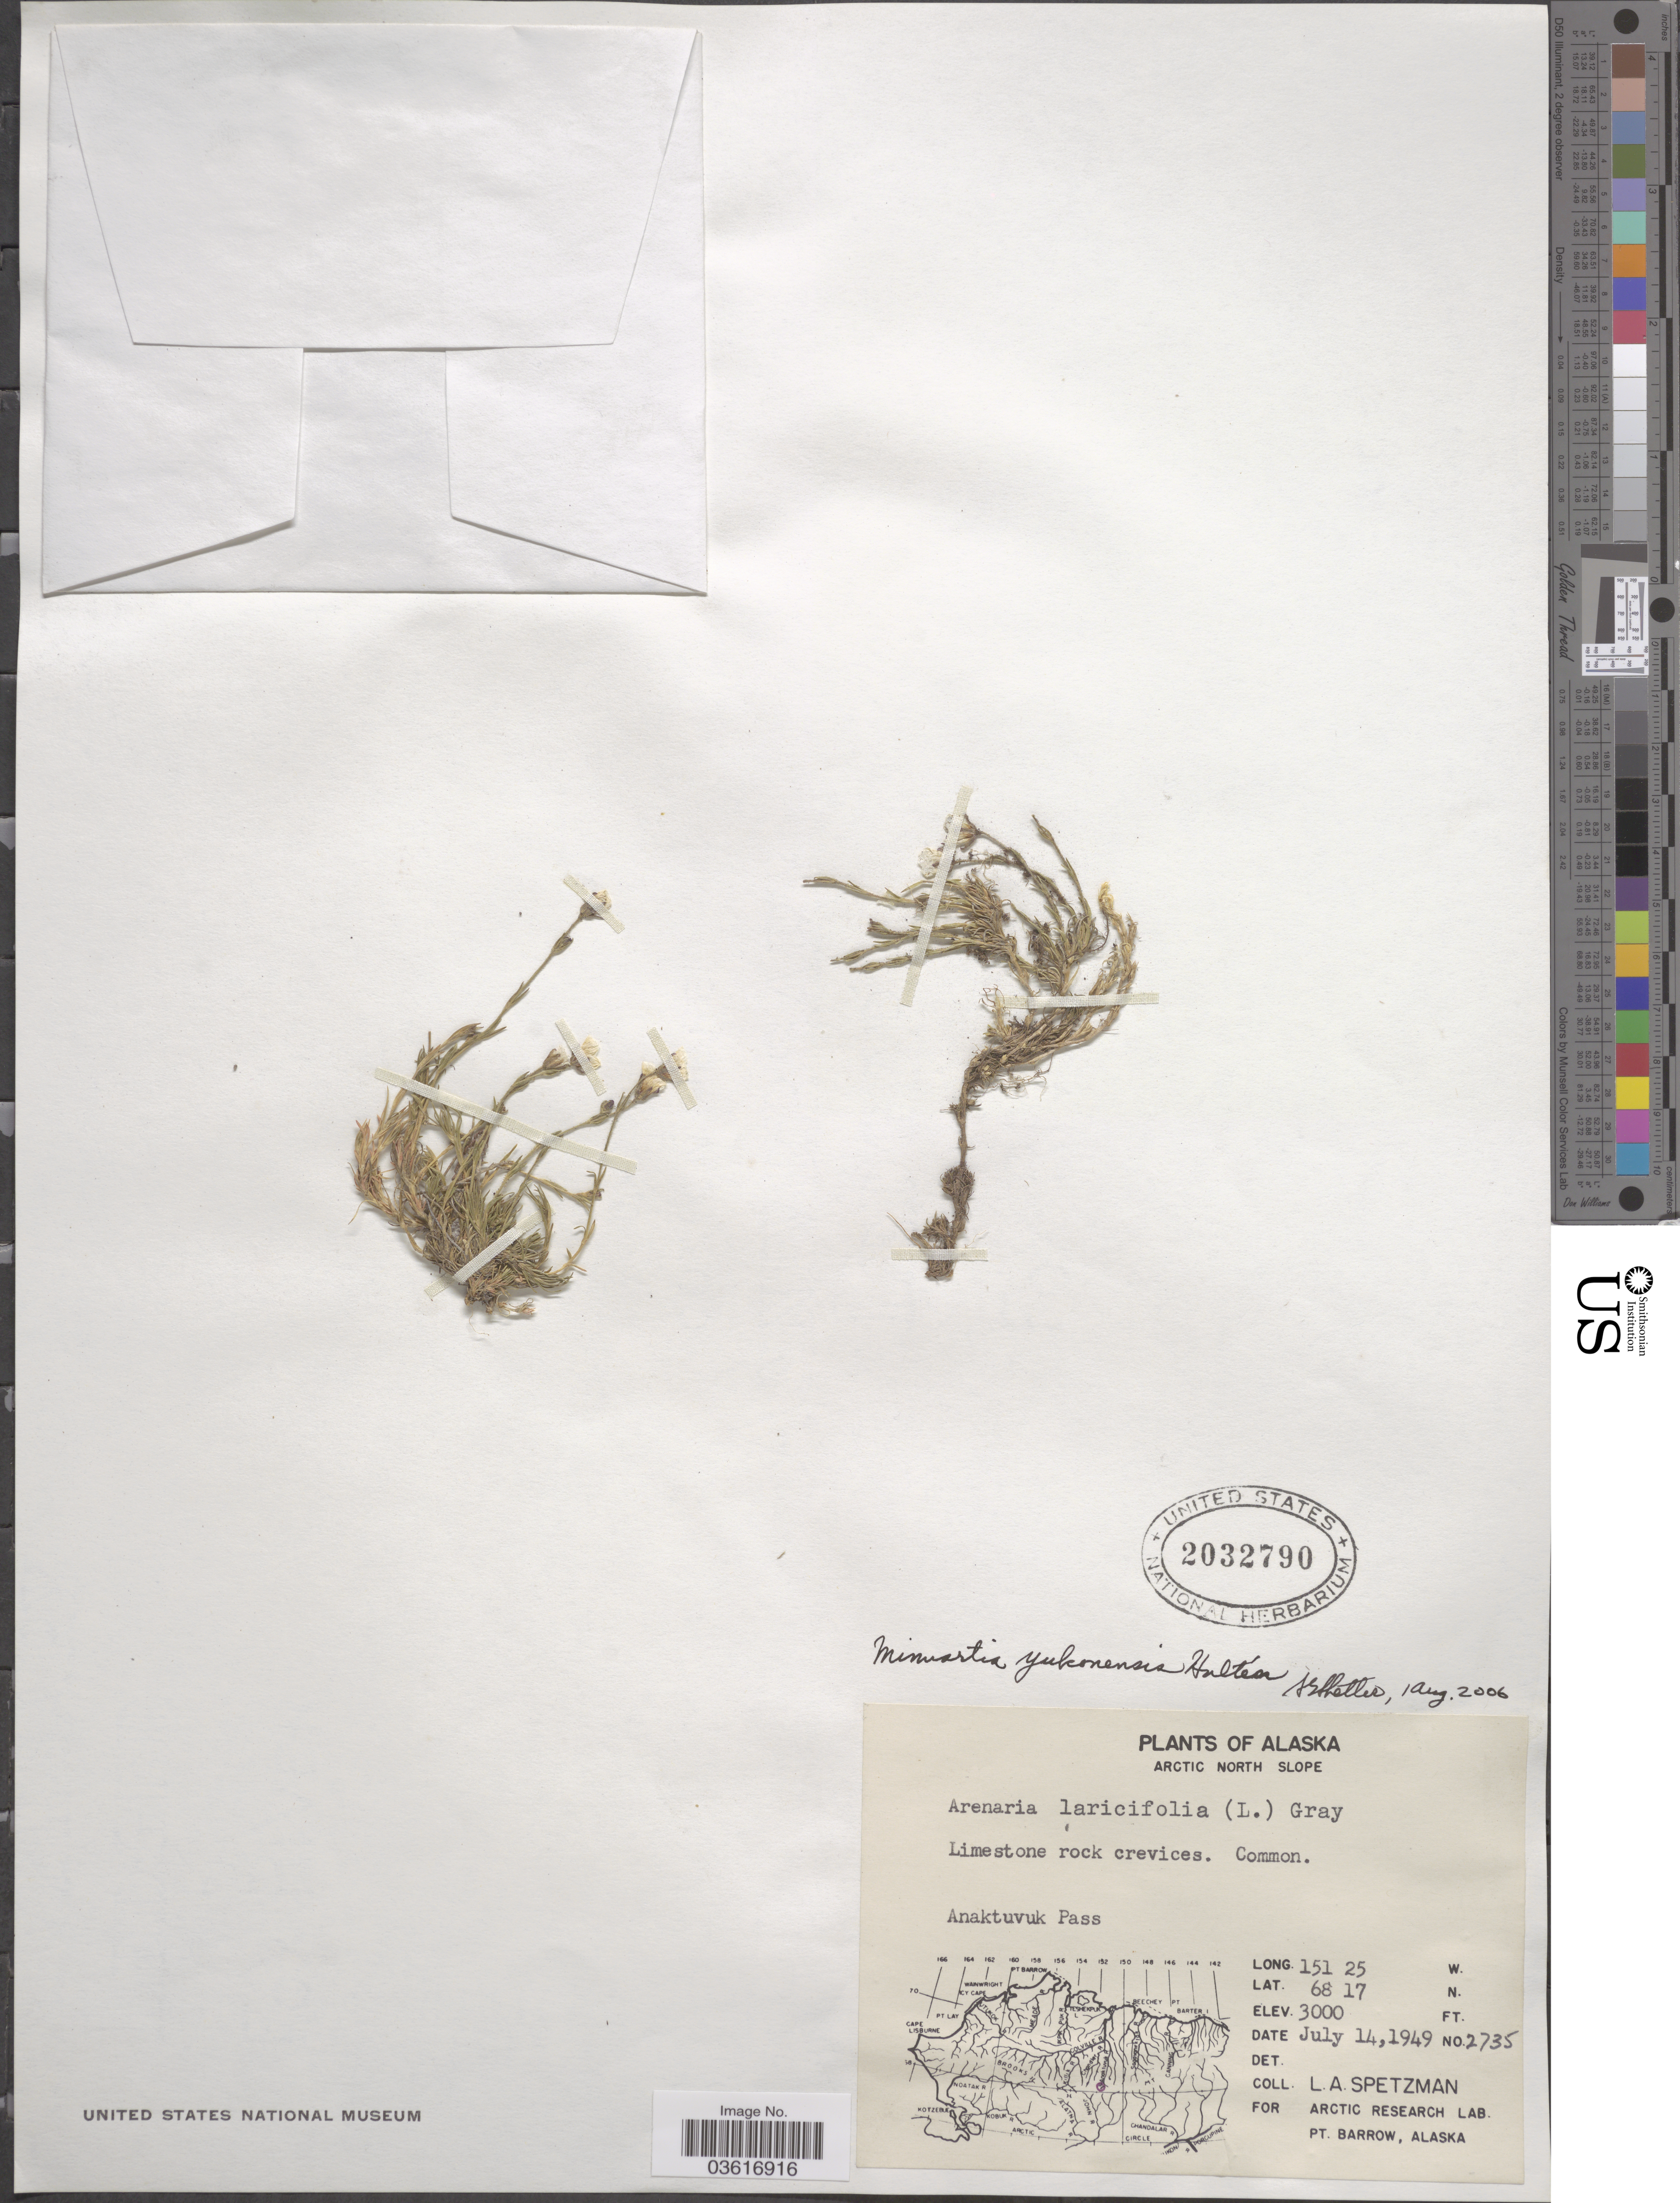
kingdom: Plantae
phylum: Tracheophyta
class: Magnoliopsida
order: Caryophyllales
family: Caryophyllaceae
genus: Cherleria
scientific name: Cherleria yukonensis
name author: (Hultén) A.J. Moore & Dillenb.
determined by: Strong, Mark T., (BOT), Smithsonian Institution - National Museum of Natural History (UNITED STATES)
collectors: L. Spetzman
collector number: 2735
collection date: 1949-07-14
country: United States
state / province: Alaska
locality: Arctic North Slope. Anaktuvuk Pass.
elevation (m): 914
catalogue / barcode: US 2032790